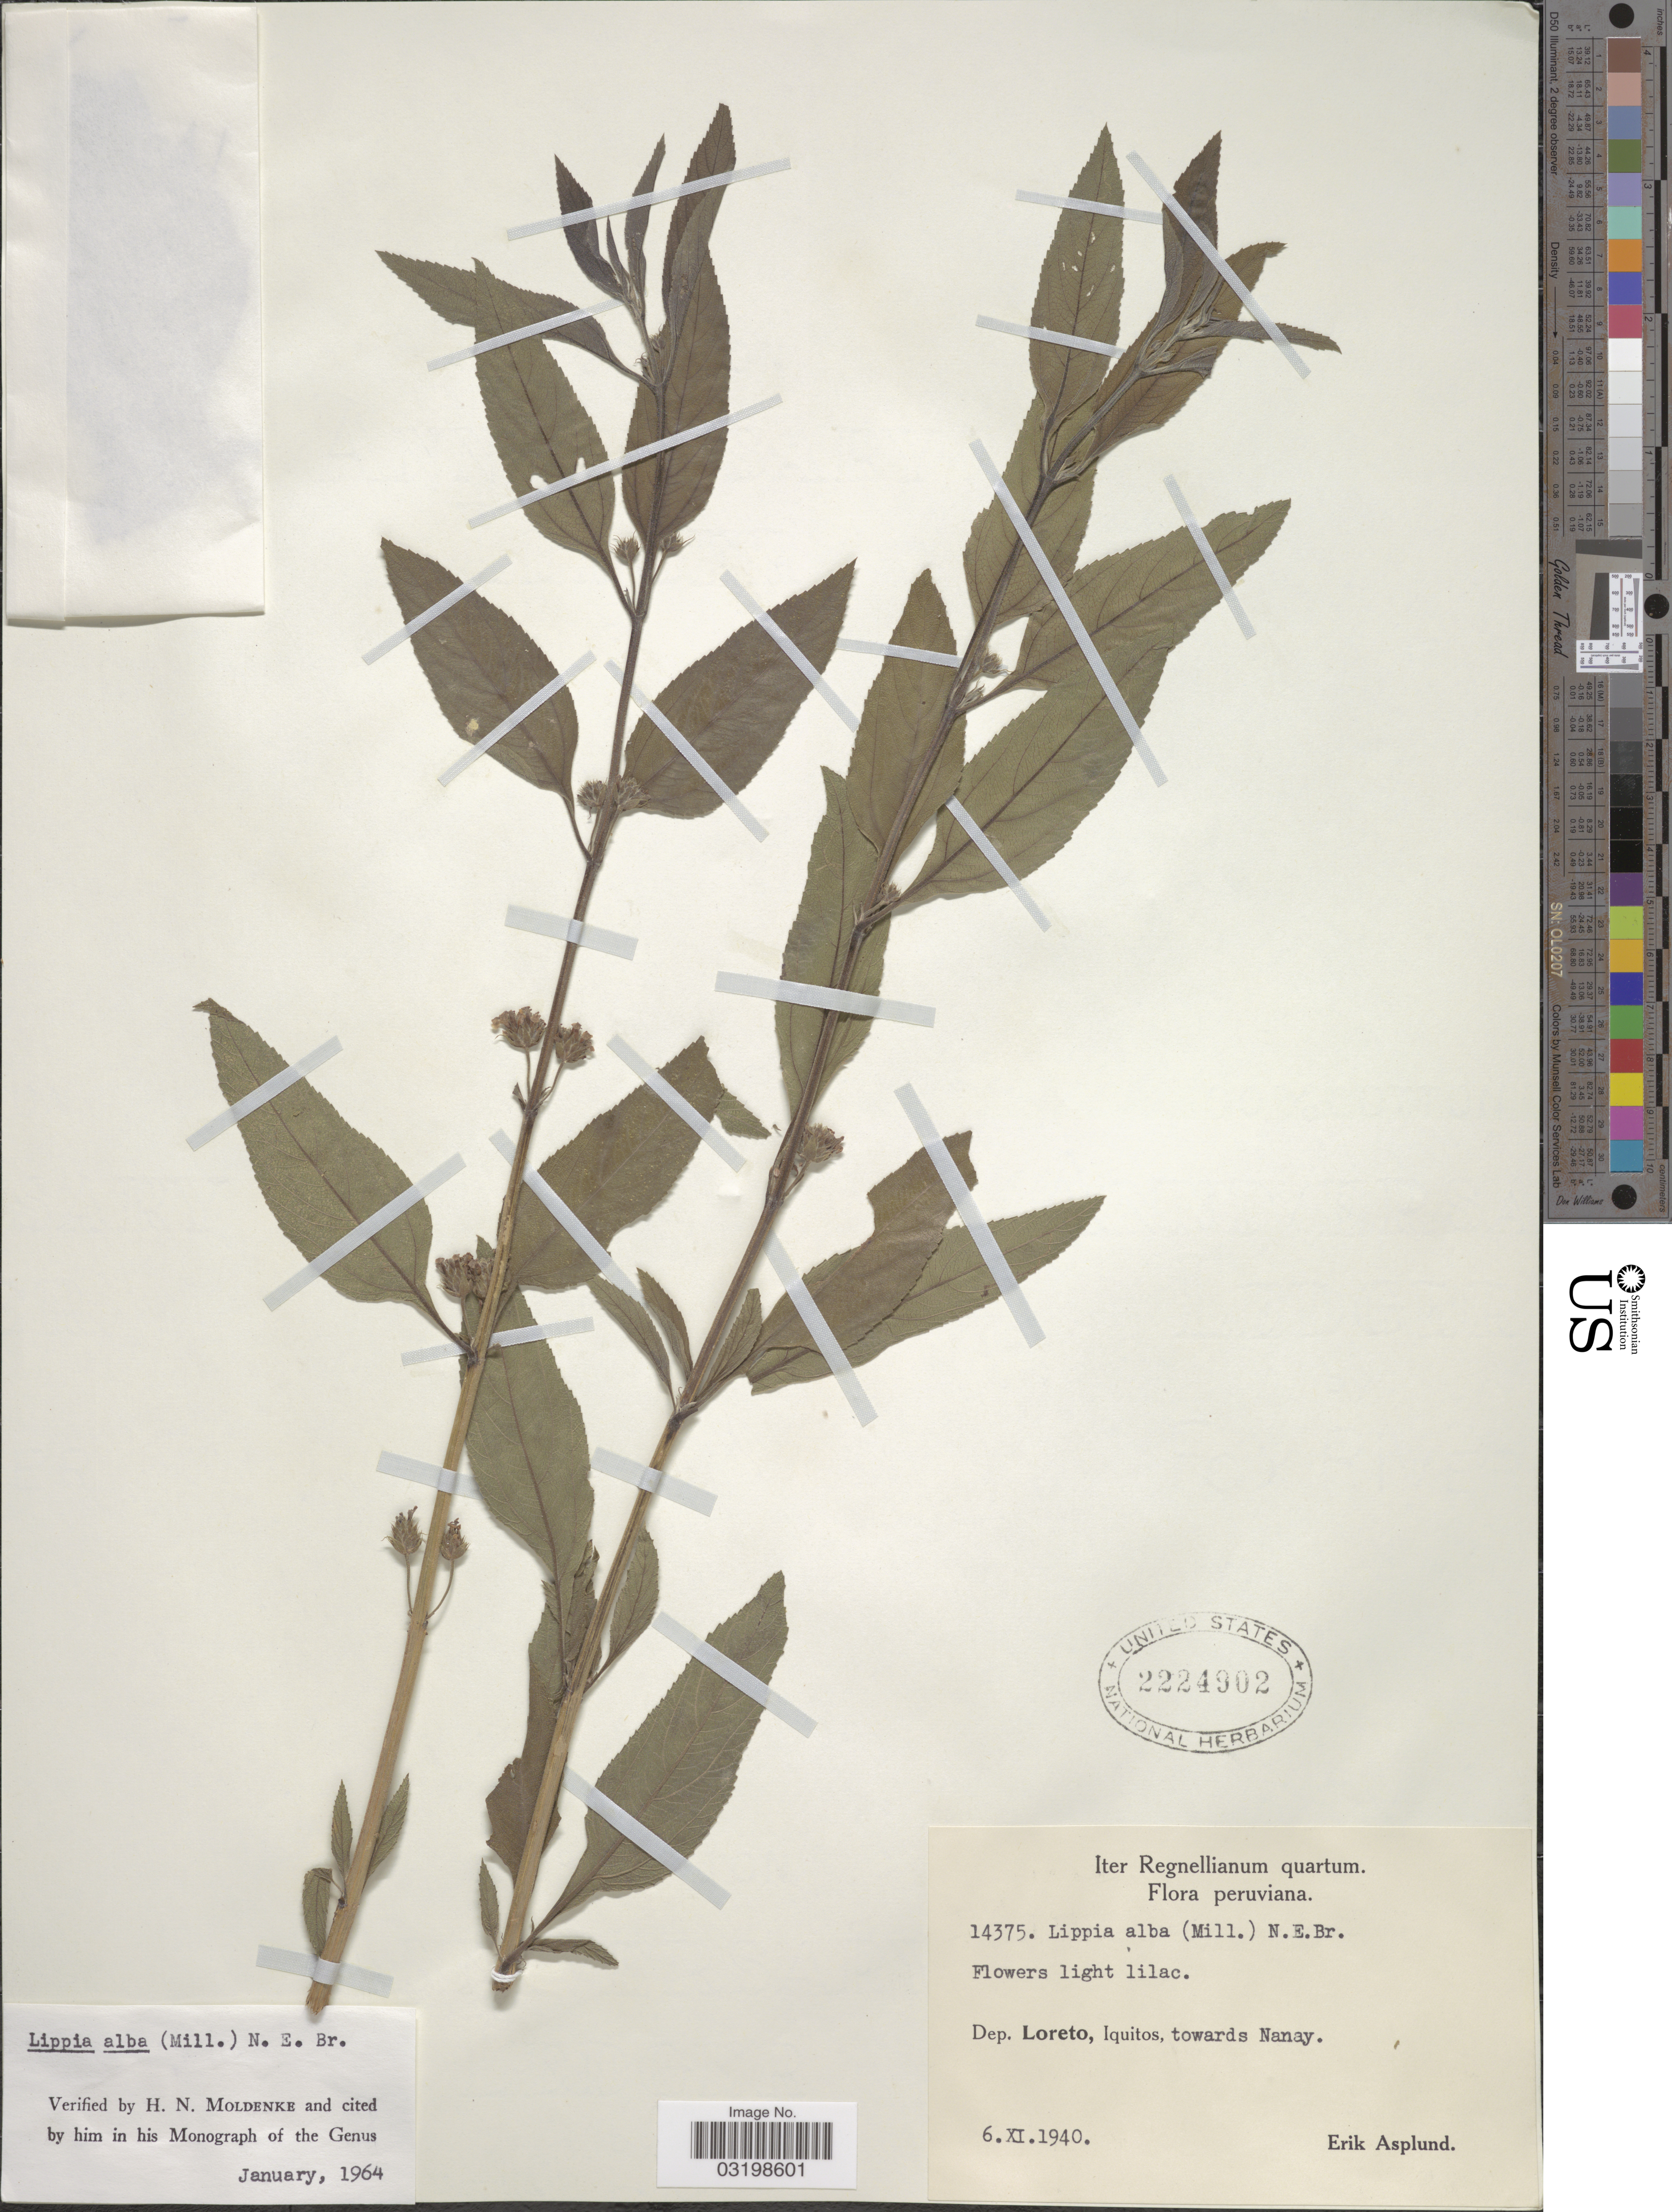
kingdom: Plantae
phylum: Tracheophyta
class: Magnoliopsida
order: Lamiales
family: Verbenaceae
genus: Lippia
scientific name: Lippia alba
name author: (Mill.) N.E. Br. ex Britton & P. Wilson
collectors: E. Asplund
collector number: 14375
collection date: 1940-11-06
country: Peru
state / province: Loreto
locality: Dep. Loreto, Iquitos, towards Nanay.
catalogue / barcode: US 2224902